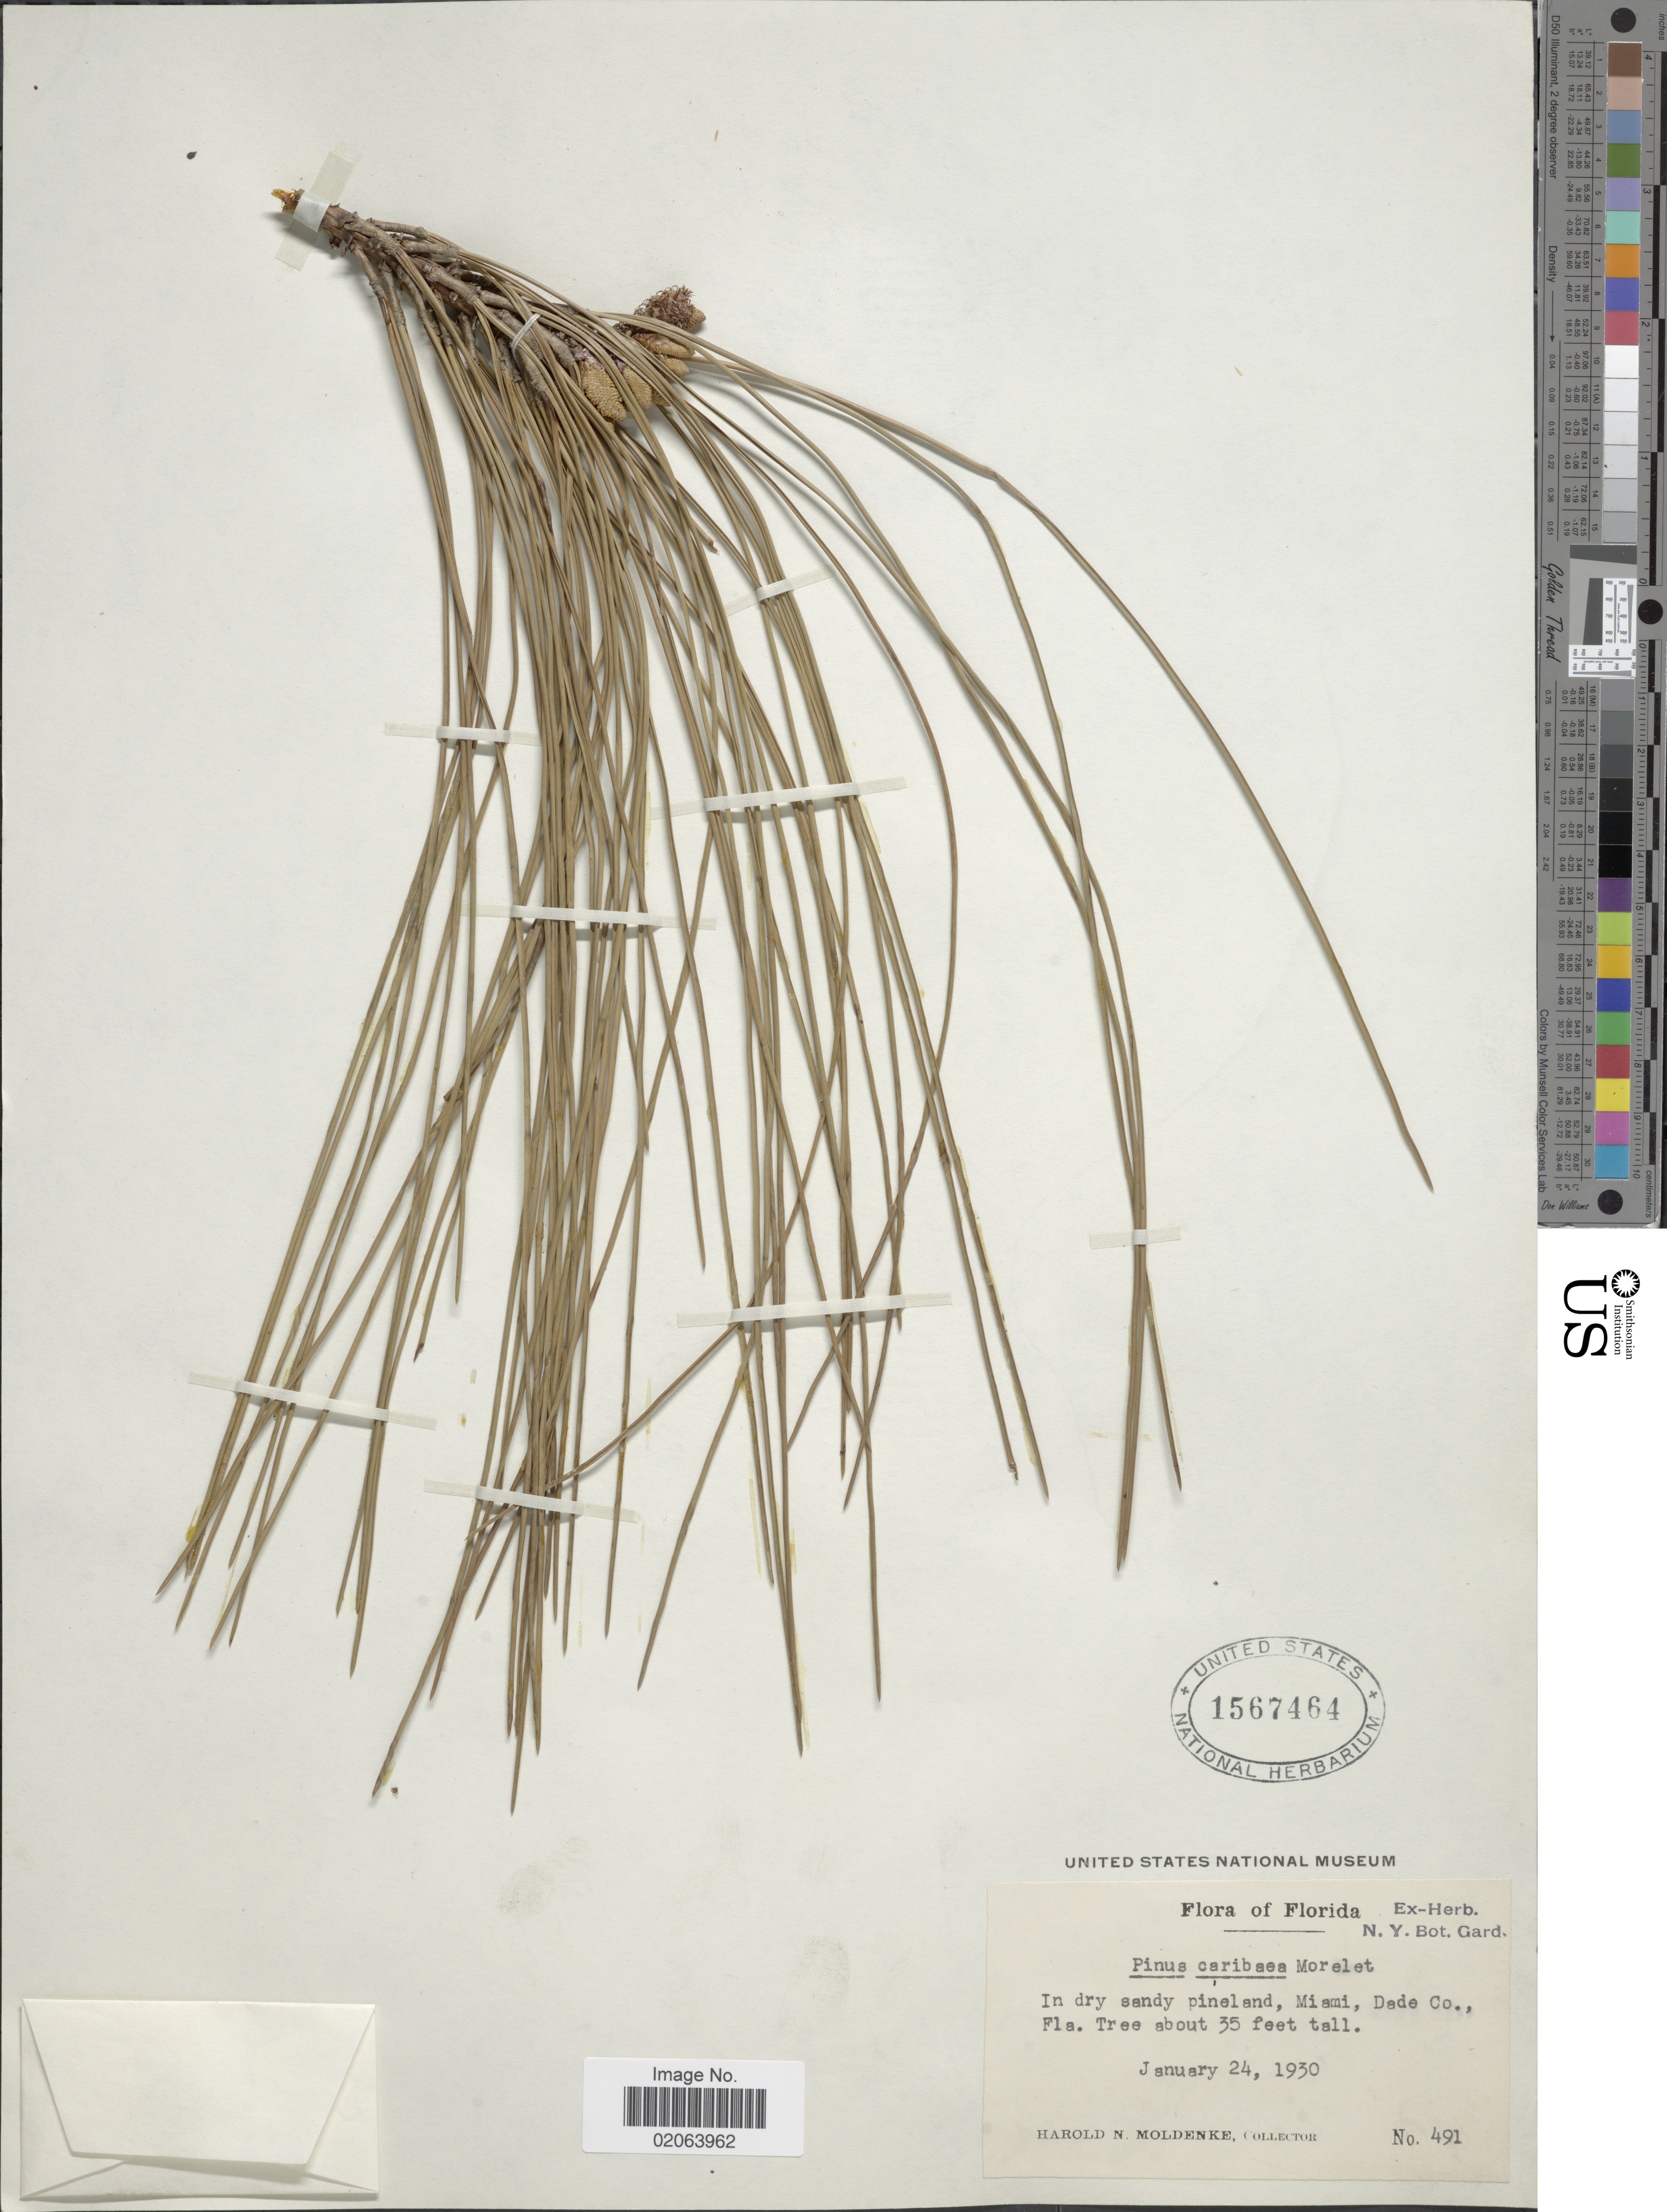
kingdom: Plantae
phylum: Tracheophyta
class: Pinopsida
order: Pinales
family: Pinaceae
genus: Pinus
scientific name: Pinus elliottii var. densa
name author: Little & K.W. Dorman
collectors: H. N. Moldenke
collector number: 491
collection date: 1930-01-24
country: United States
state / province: Florida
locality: Miami, Dade Co.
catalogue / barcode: US 1567464